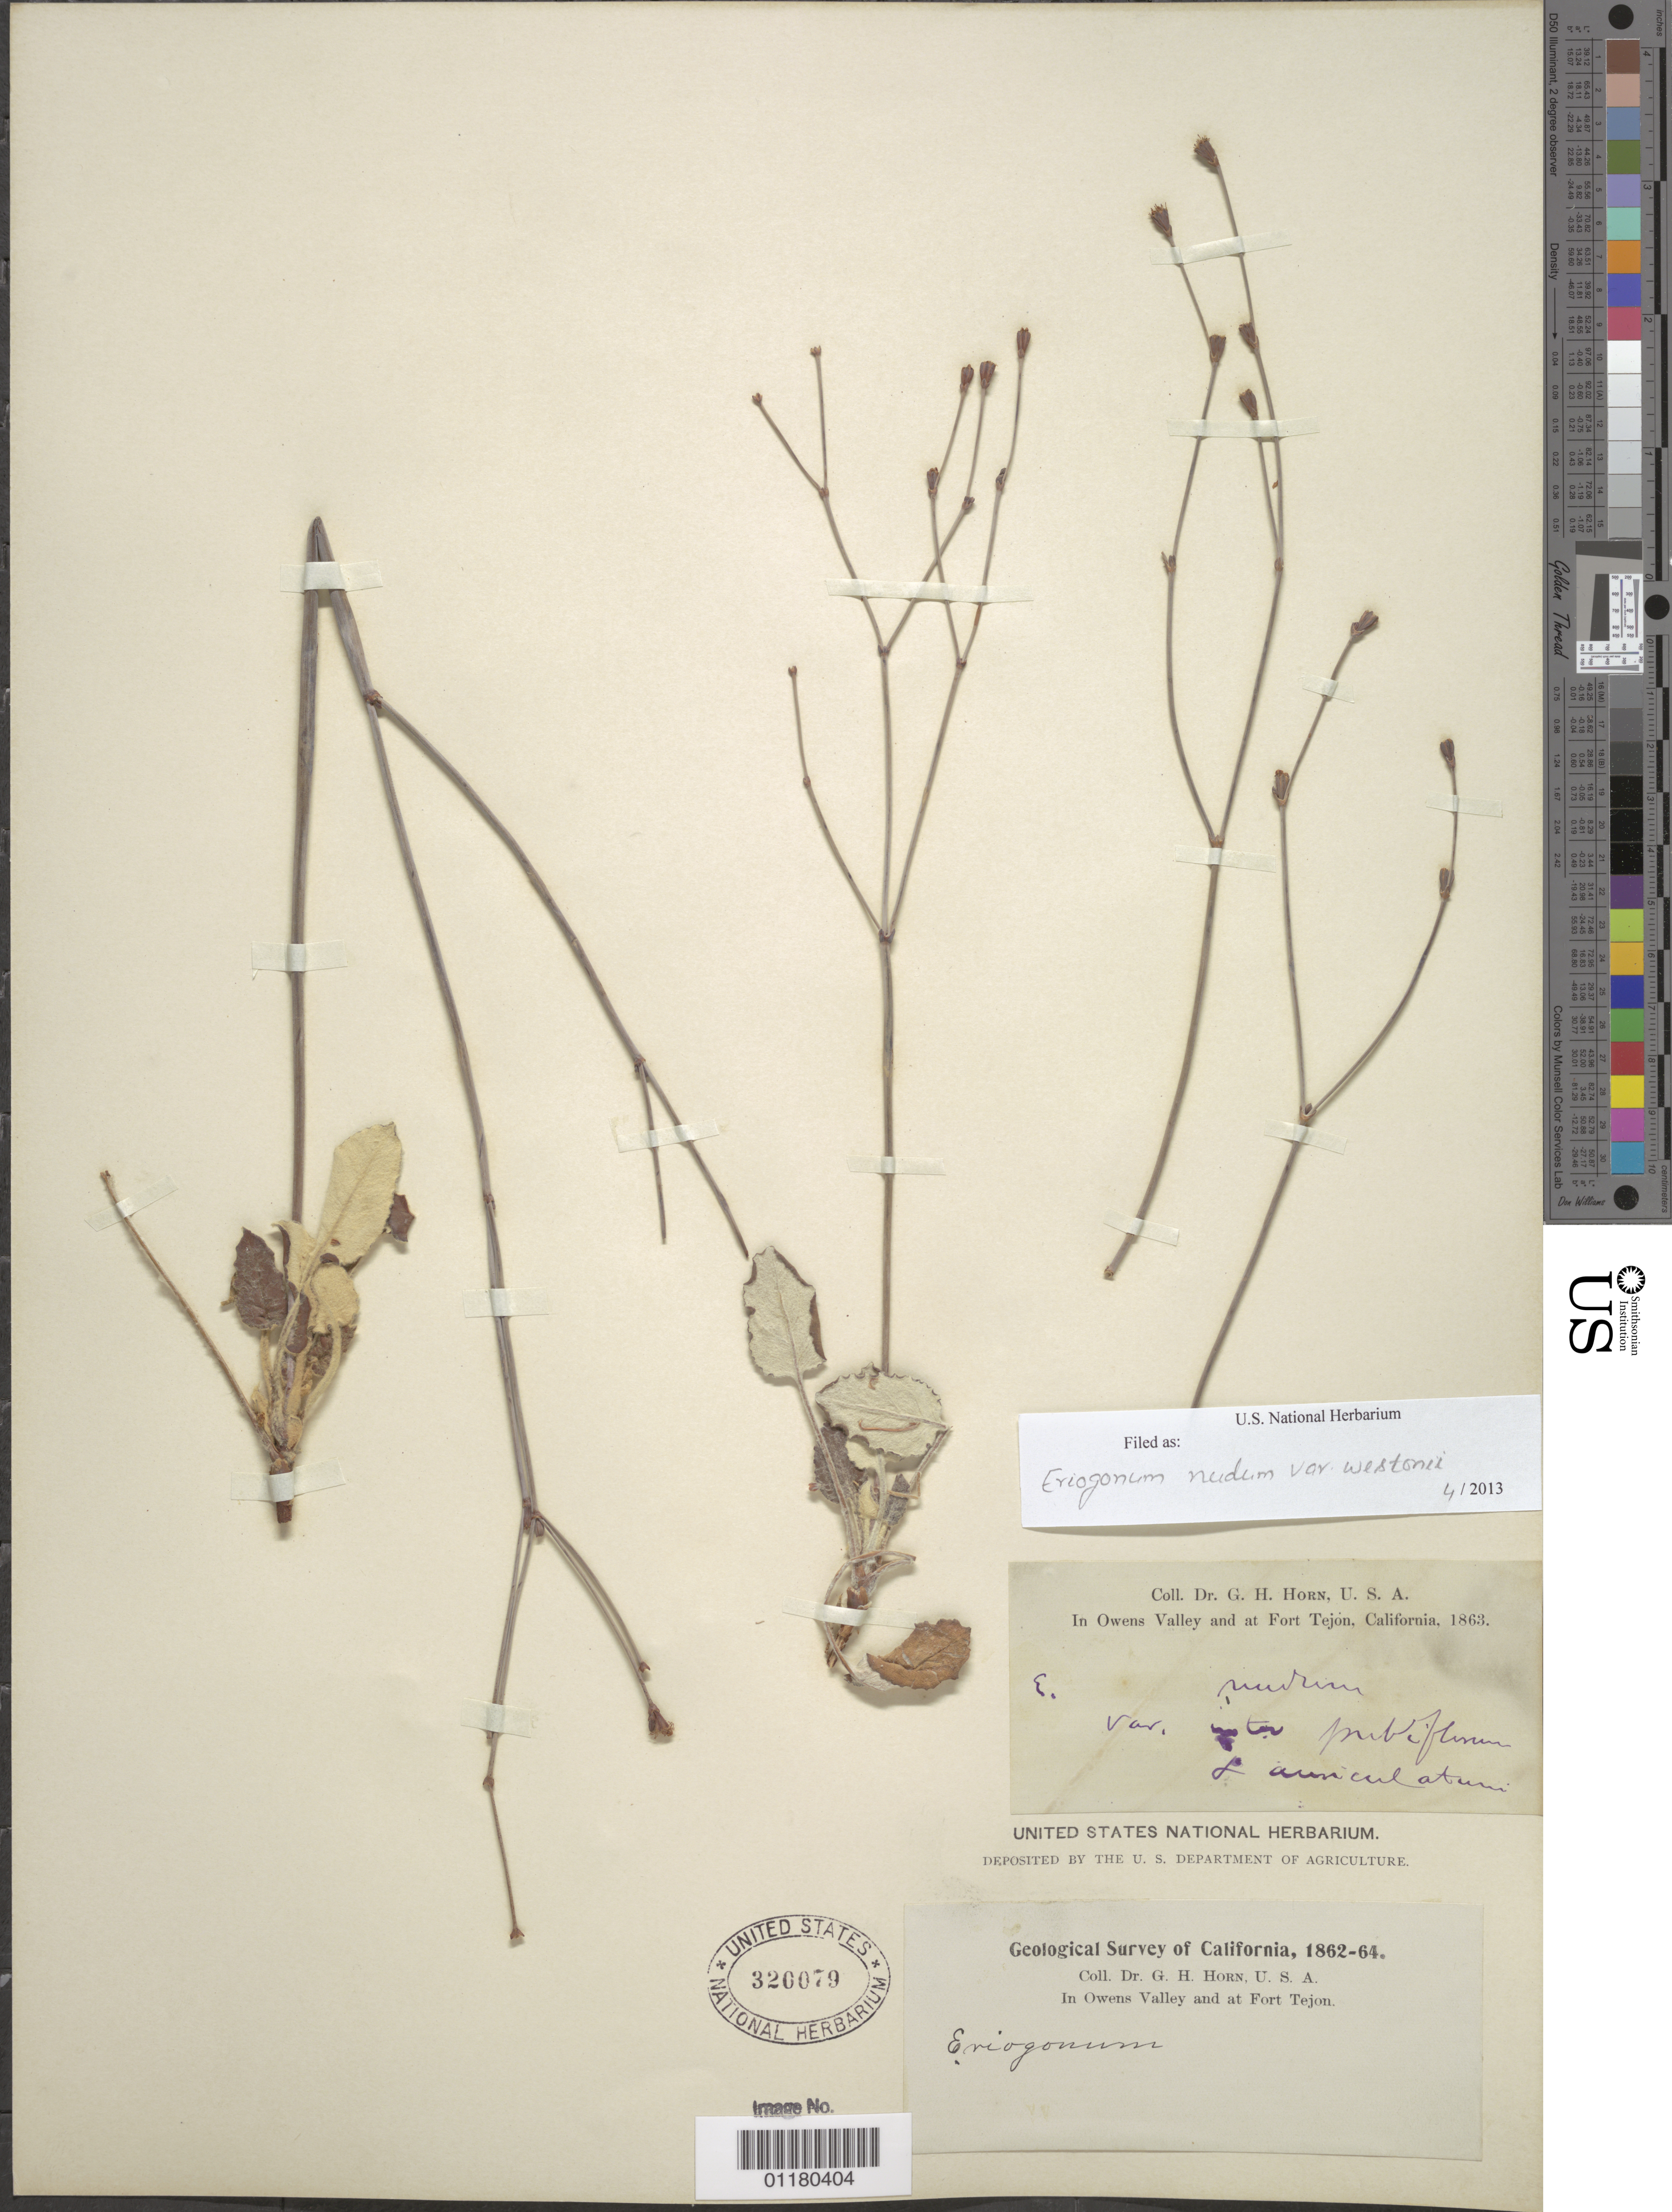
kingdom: Plantae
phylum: Tracheophyta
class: Magnoliopsida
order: Caryophyllales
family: Polygonaceae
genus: Eriogonum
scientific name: Eriogonum nudum var. westonii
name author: (S. Stokes) J.T. Howell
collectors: G. Horn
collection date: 1862/1864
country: United States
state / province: California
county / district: Kern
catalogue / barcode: US 320079